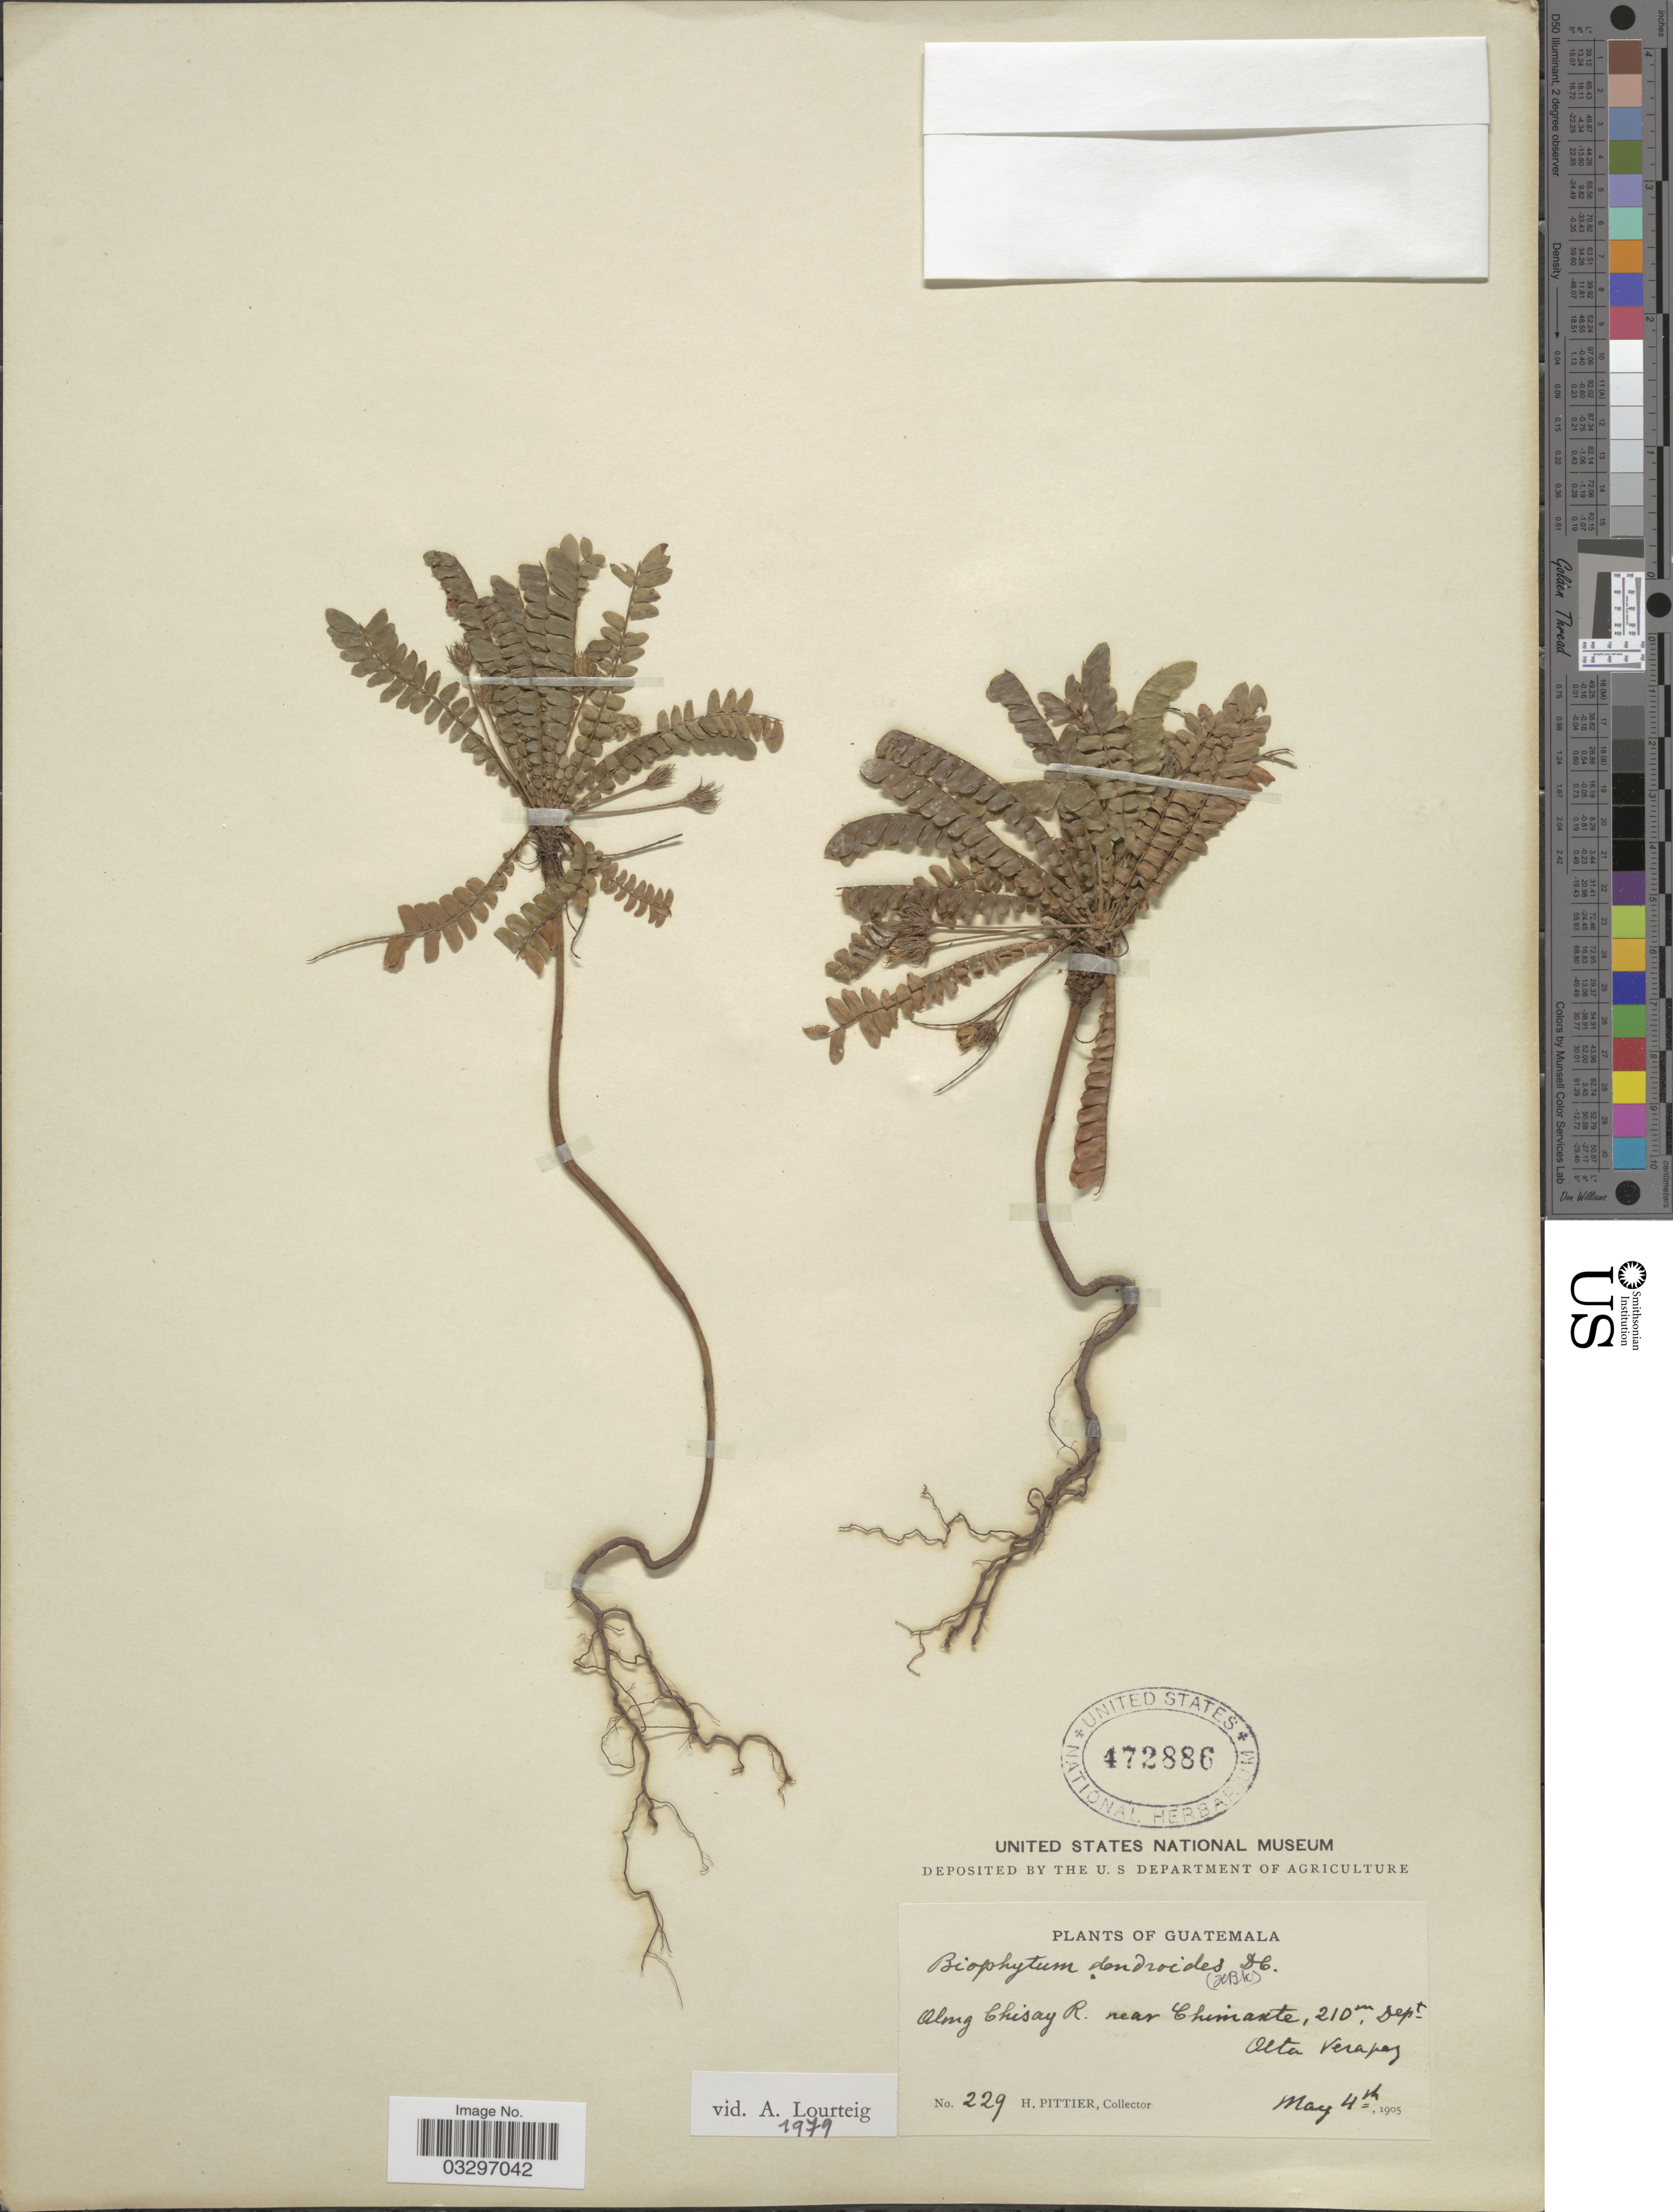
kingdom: Plantae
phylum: Tracheophyta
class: Magnoliopsida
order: Oxalidales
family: Oxalidaceae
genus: Biophytum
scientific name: Biophytum dendroides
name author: (Kunth) DC.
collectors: H. F. Pittier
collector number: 229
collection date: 1905-05-04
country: Guatemala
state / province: Alta Verapaz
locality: Along Chisay R. near Chimante, Dept. Alta Verapaz.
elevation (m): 210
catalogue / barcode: US 472886